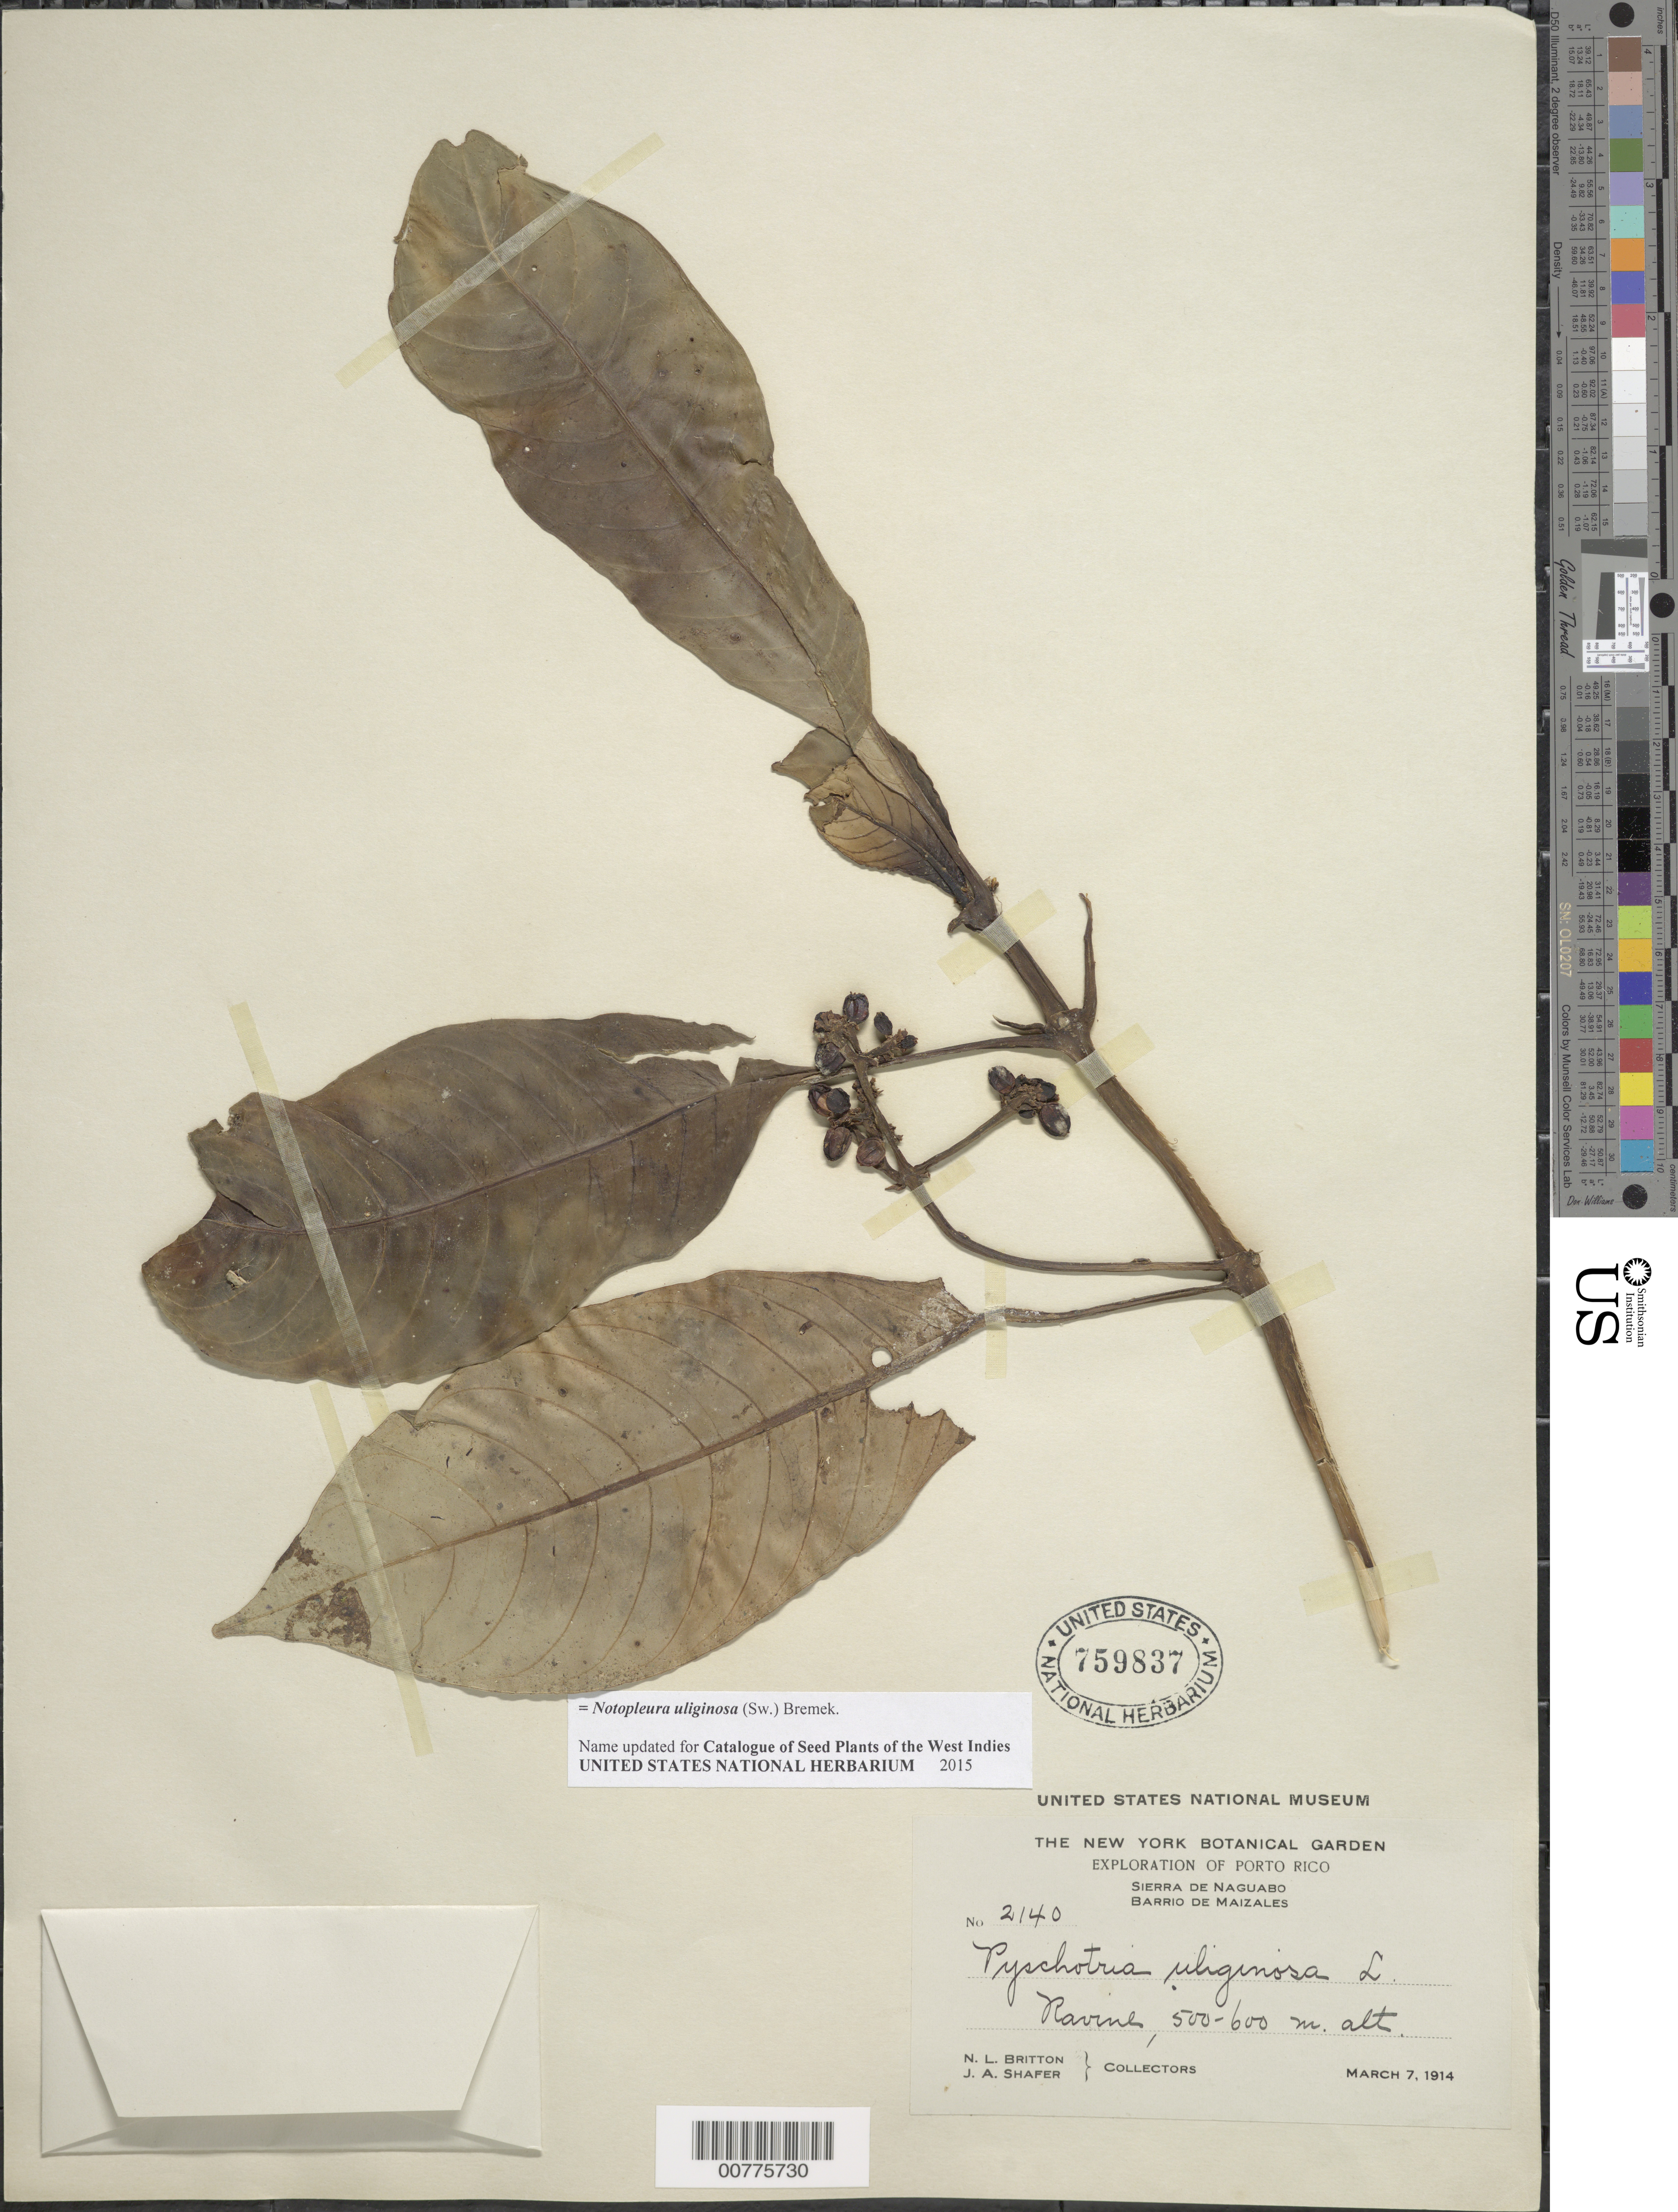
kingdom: Plantae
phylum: Tracheophyta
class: Magnoliopsida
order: Gentianales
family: Rubiaceae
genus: Notopleura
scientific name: Notopleura uliginosa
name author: (Sw.) Bremek.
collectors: N. Britton & J. A. Shafer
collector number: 2140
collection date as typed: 07 Mar 1914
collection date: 1914-03-07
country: Puerto Rico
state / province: Naguabo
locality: Sierra de Naguabo, Barrio de Maizales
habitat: Ravine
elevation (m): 500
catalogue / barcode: US 759837